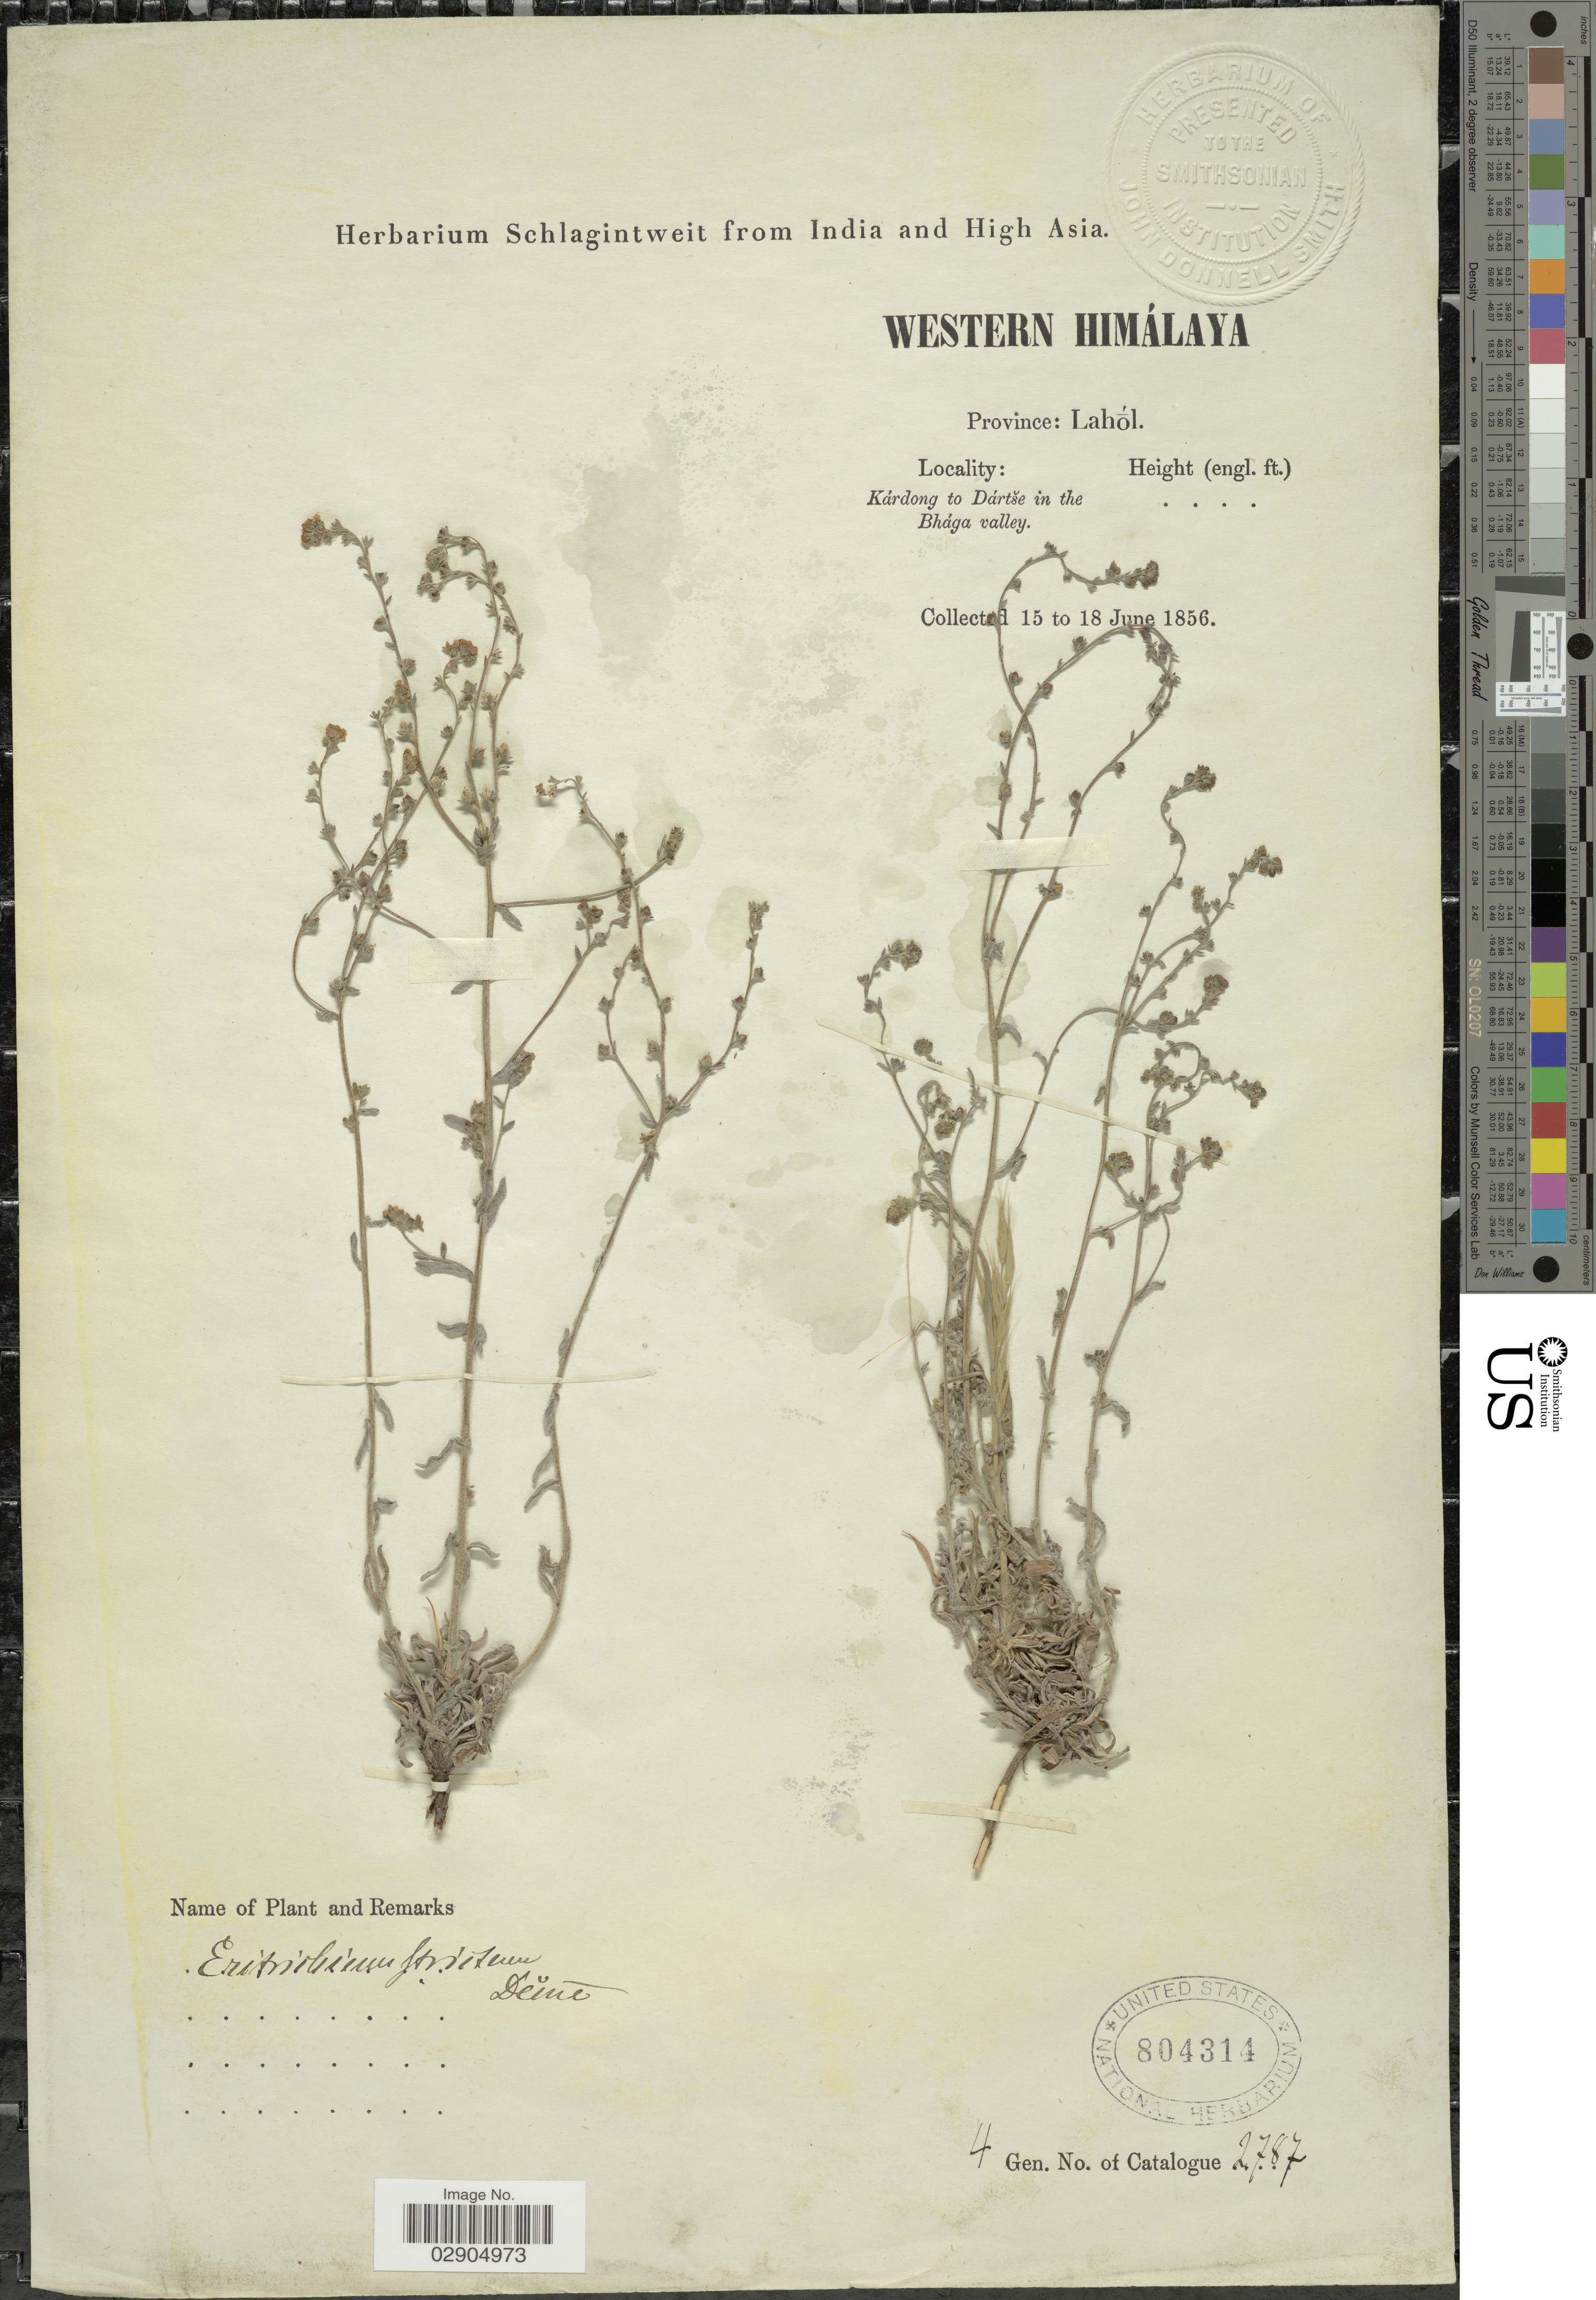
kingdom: Plantae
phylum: Tracheophyta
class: Magnoliopsida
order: Boraginales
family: Boraginaceae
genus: Eritrichium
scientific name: Eritrichium strictum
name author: Decne.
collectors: ex herb. Schlagintweit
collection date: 1856-06-15/1856-06-18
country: India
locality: Western Himálaya. Lahól. Kárdong to Dártše in the Bhága valley.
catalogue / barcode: US 804314